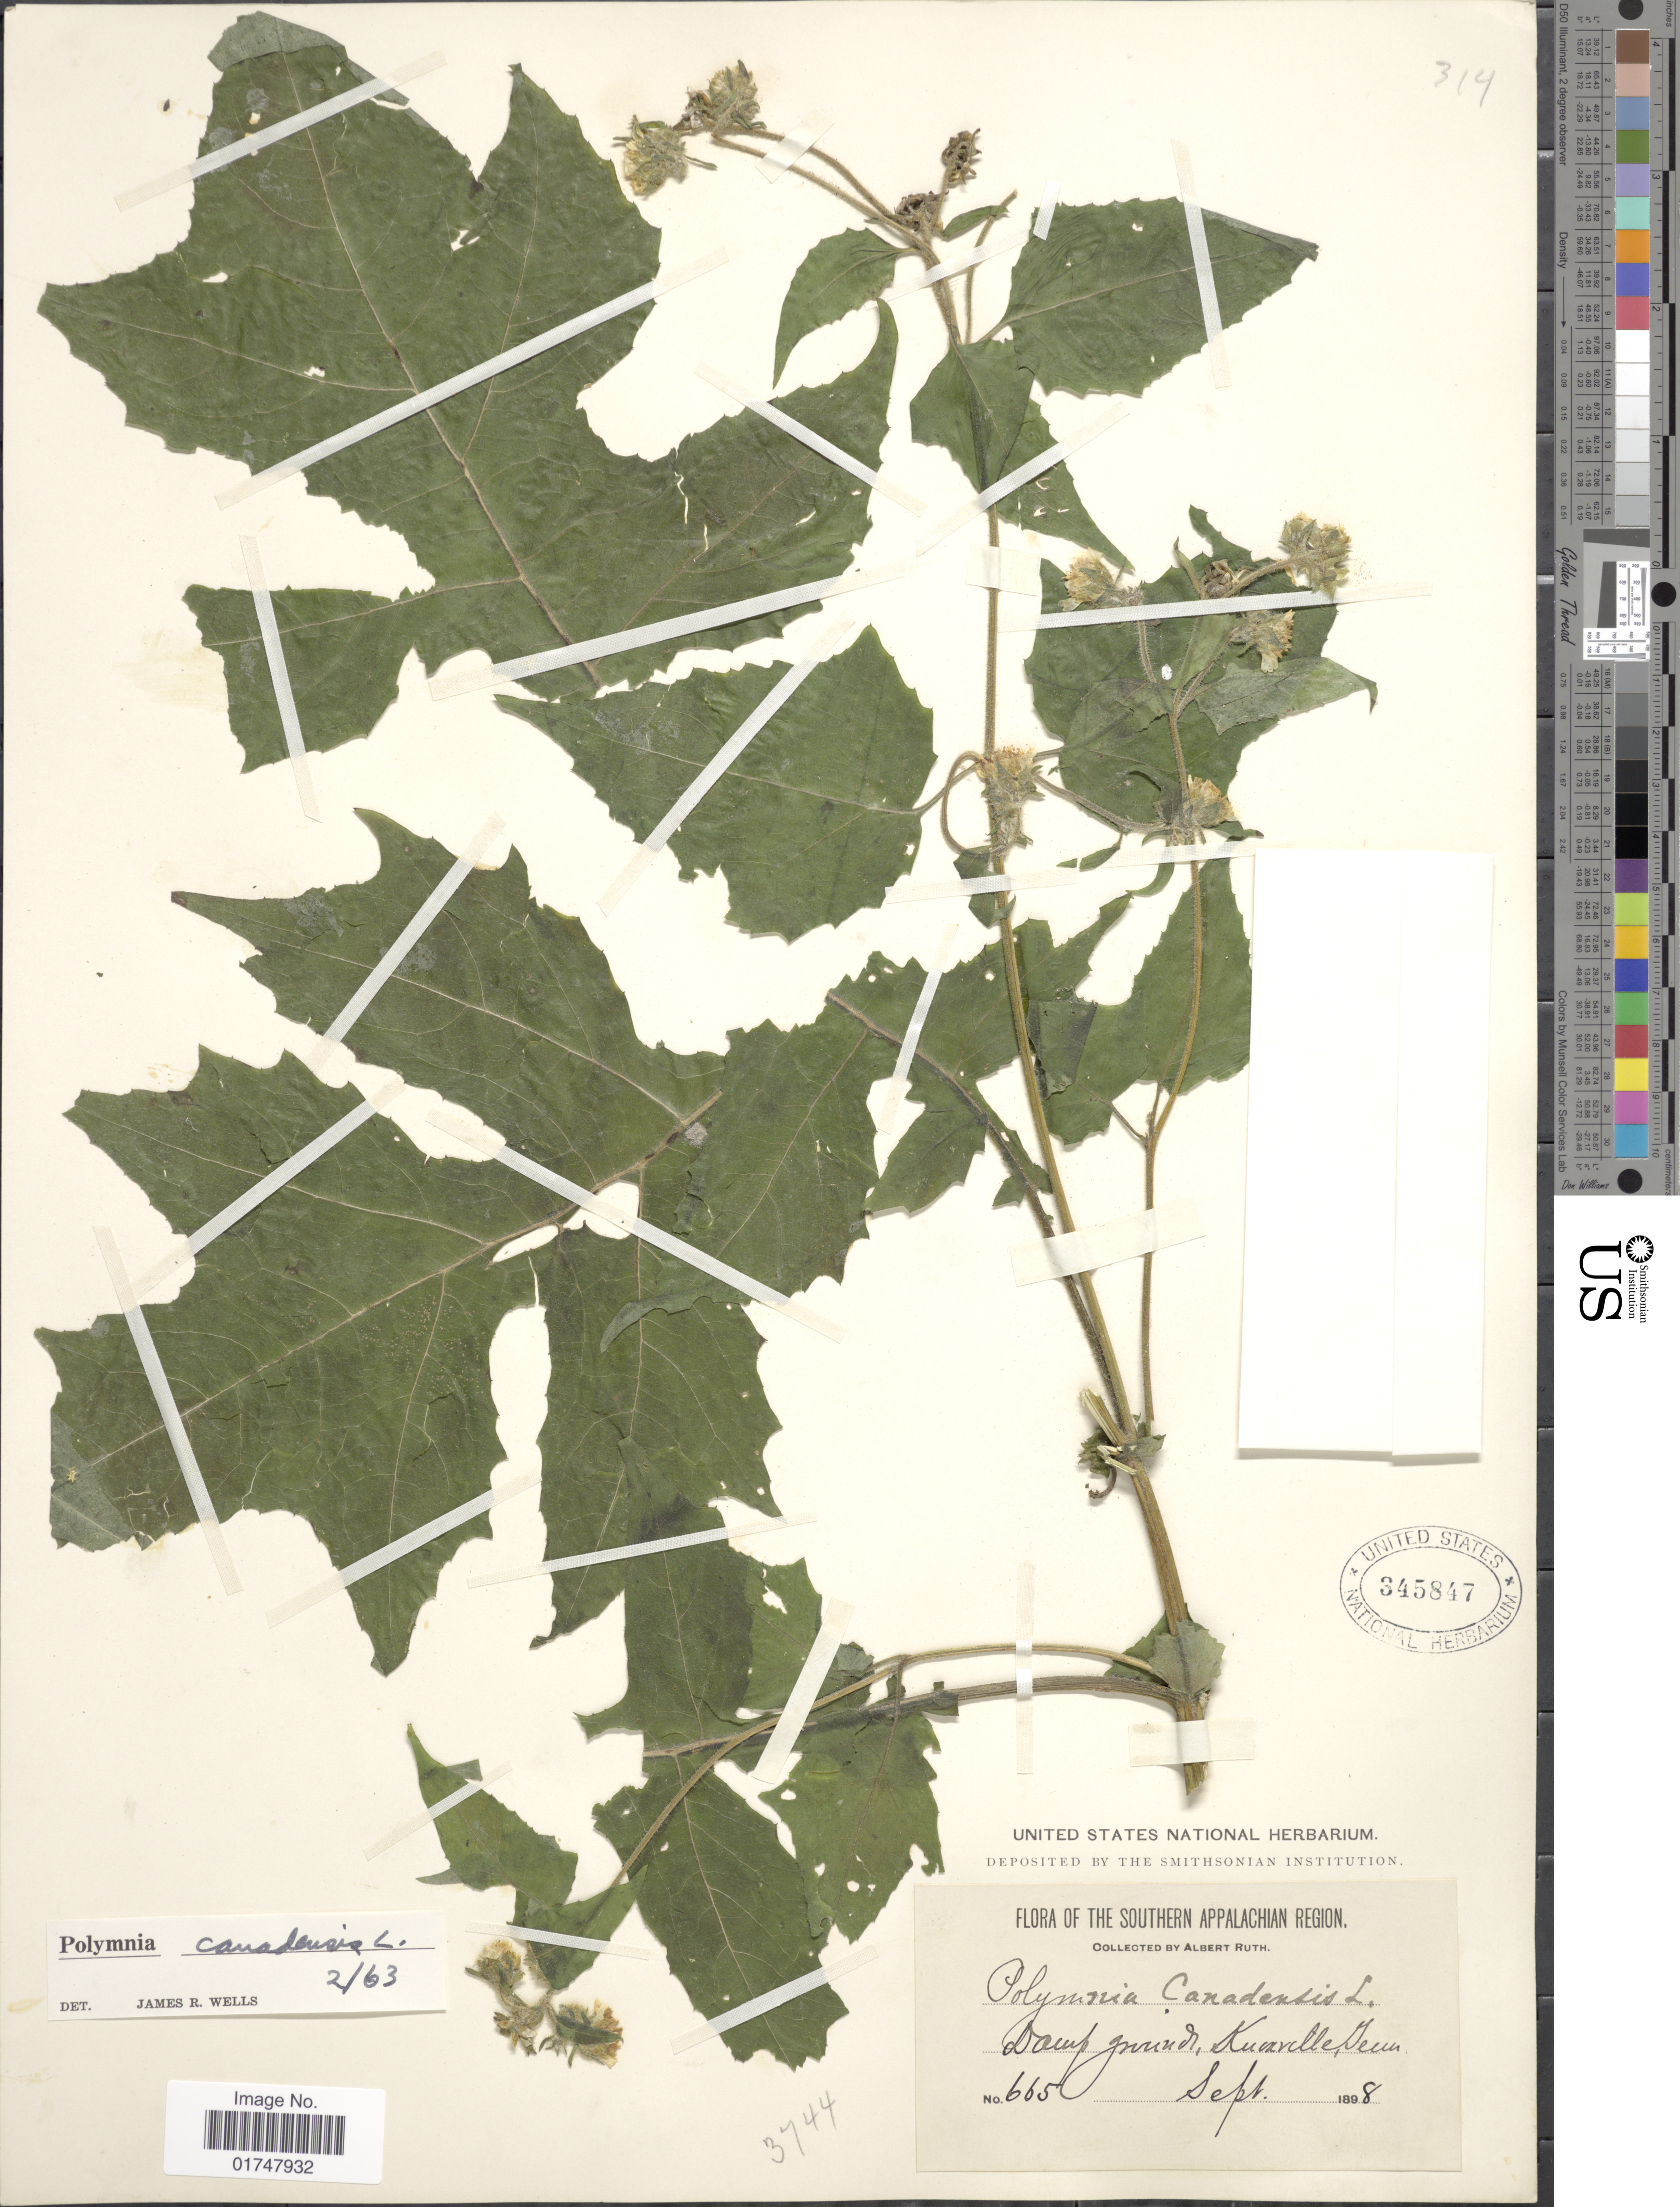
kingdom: Plantae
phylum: Tracheophyta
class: Magnoliopsida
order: Asterales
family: Asteraceae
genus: Polymnia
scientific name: Polymnia canadensis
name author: L.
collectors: A. Ruth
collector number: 665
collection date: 1898-09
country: United States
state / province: Tennessee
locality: Southern Appalachian Region, Damp ground, Knoxville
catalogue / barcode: US 345847